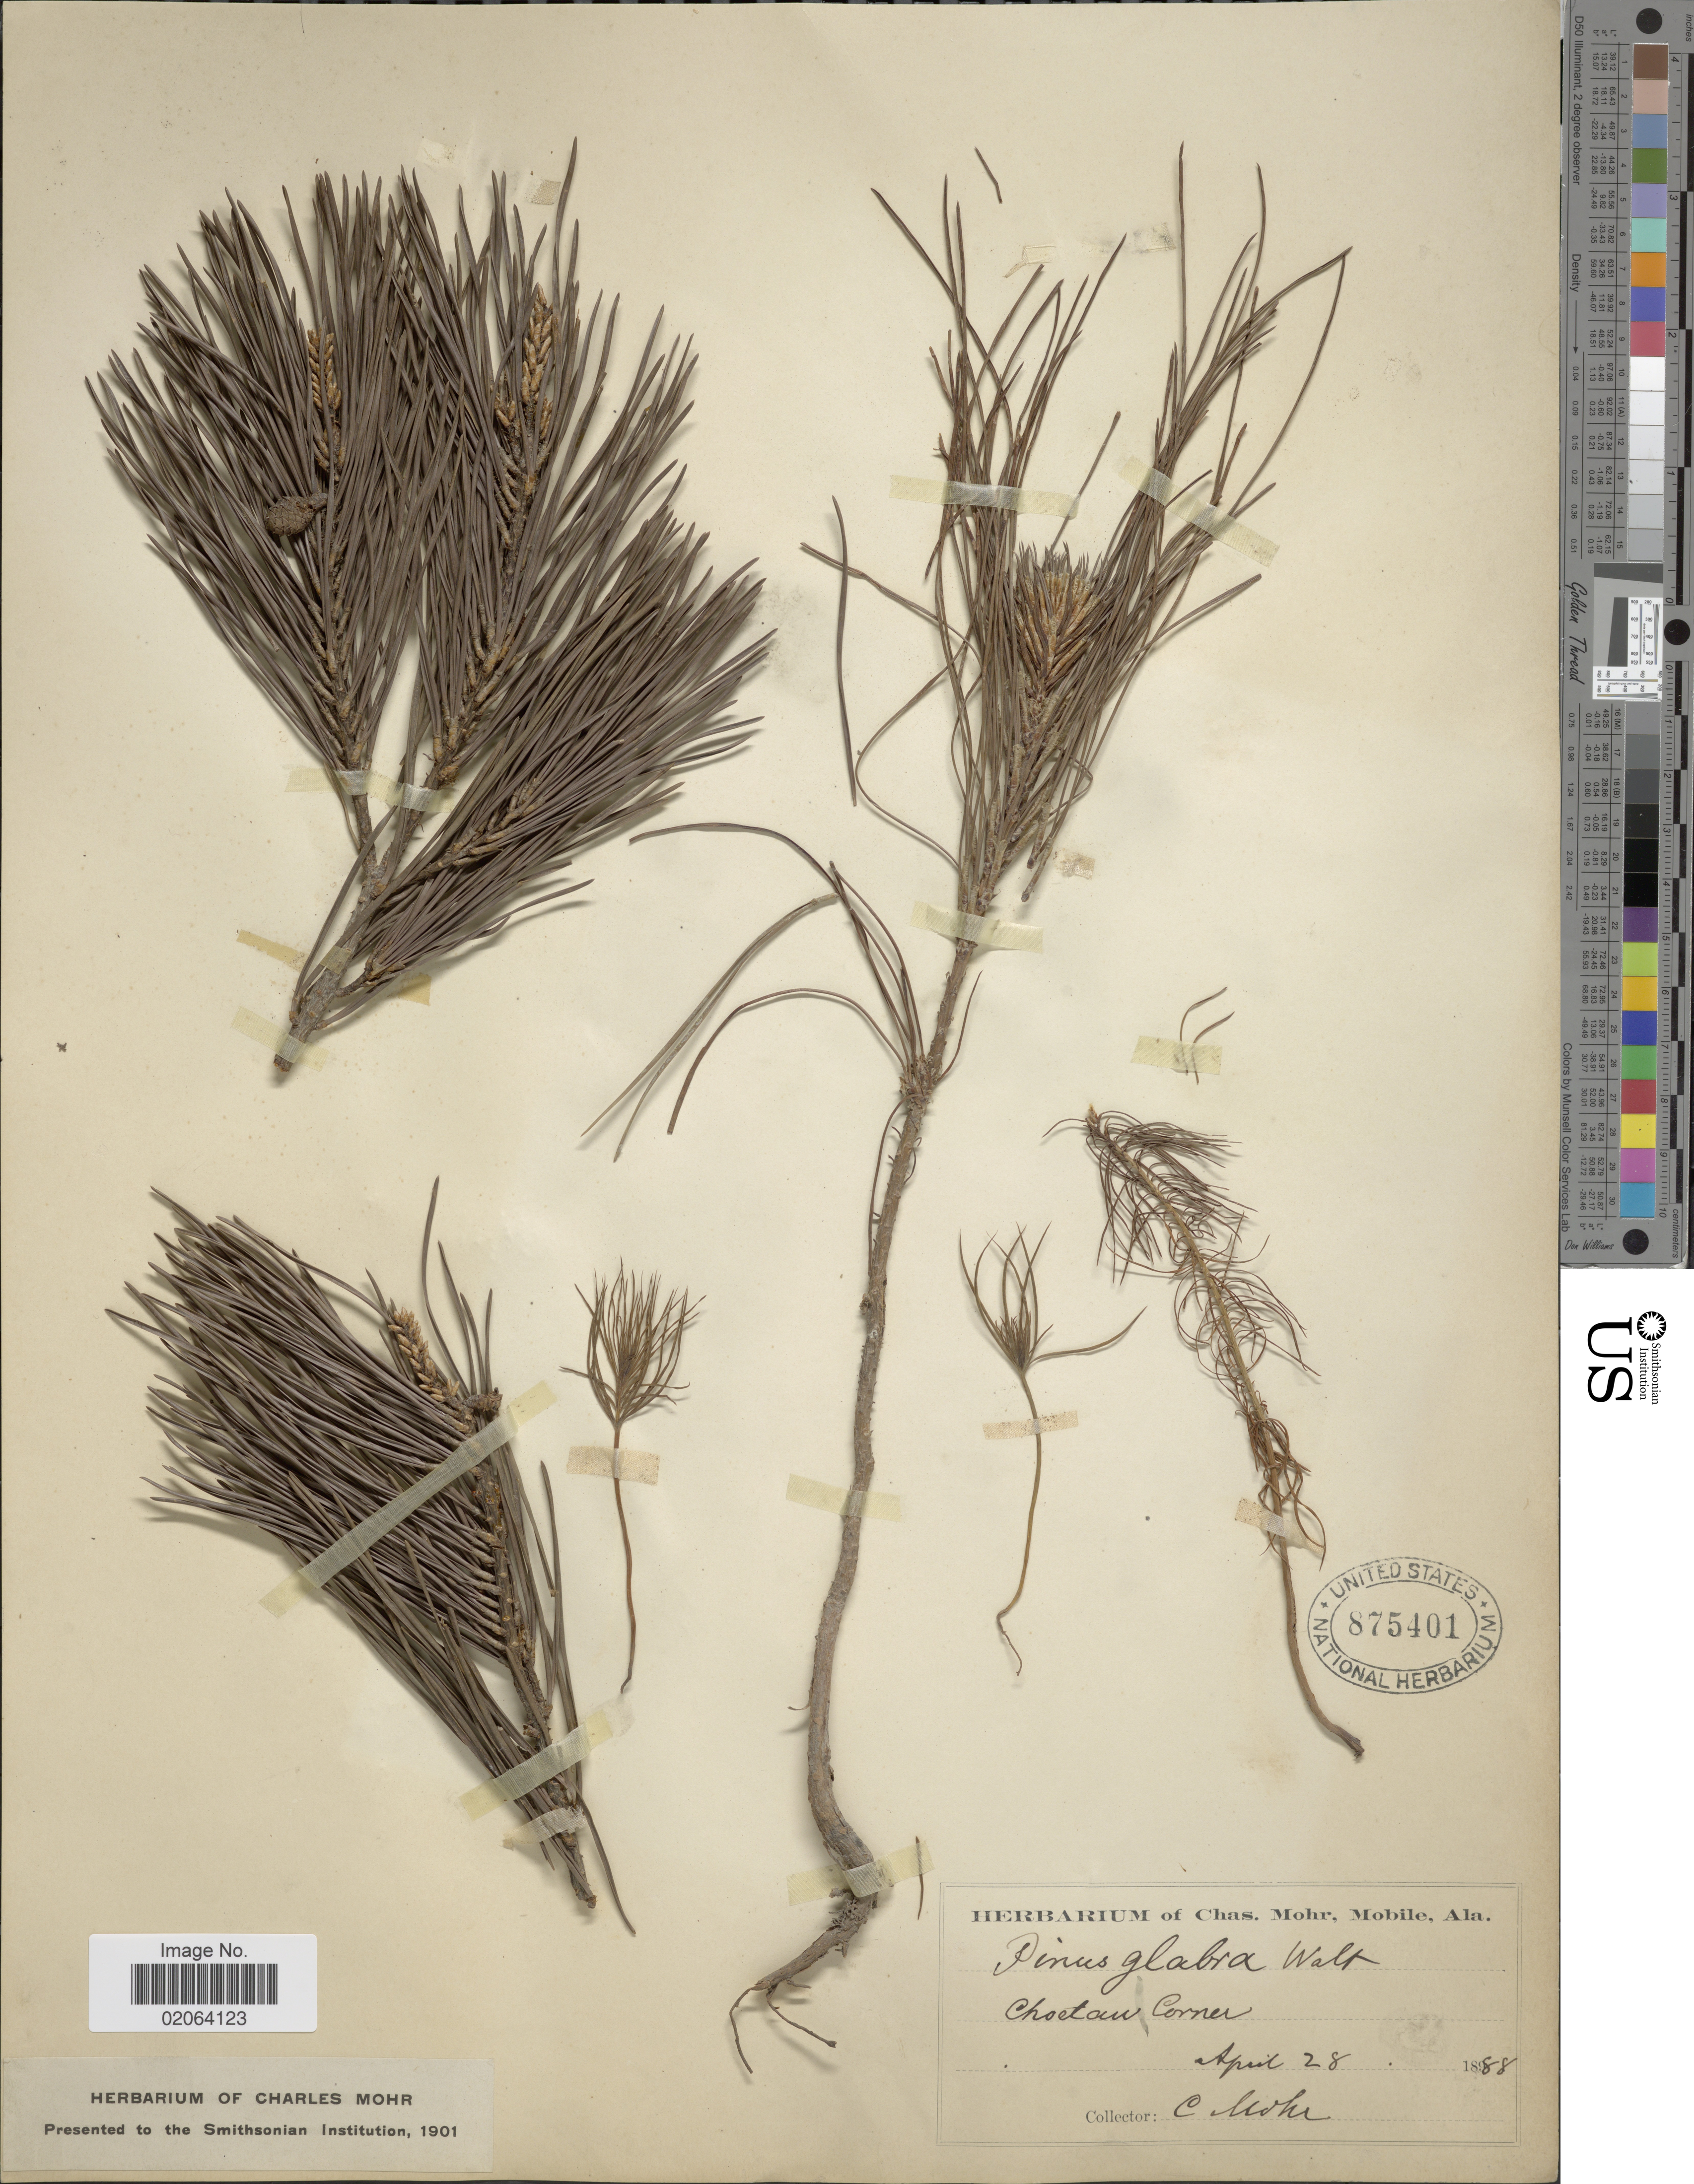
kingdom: Plantae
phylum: Tracheophyta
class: Pinopsida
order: Pinales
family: Pinaceae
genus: Pinus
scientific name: Pinus glabra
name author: Walter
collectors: C. T. Mohr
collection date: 1888-04-28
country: United States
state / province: Alabama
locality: Choctaw Corner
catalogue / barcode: US 875401